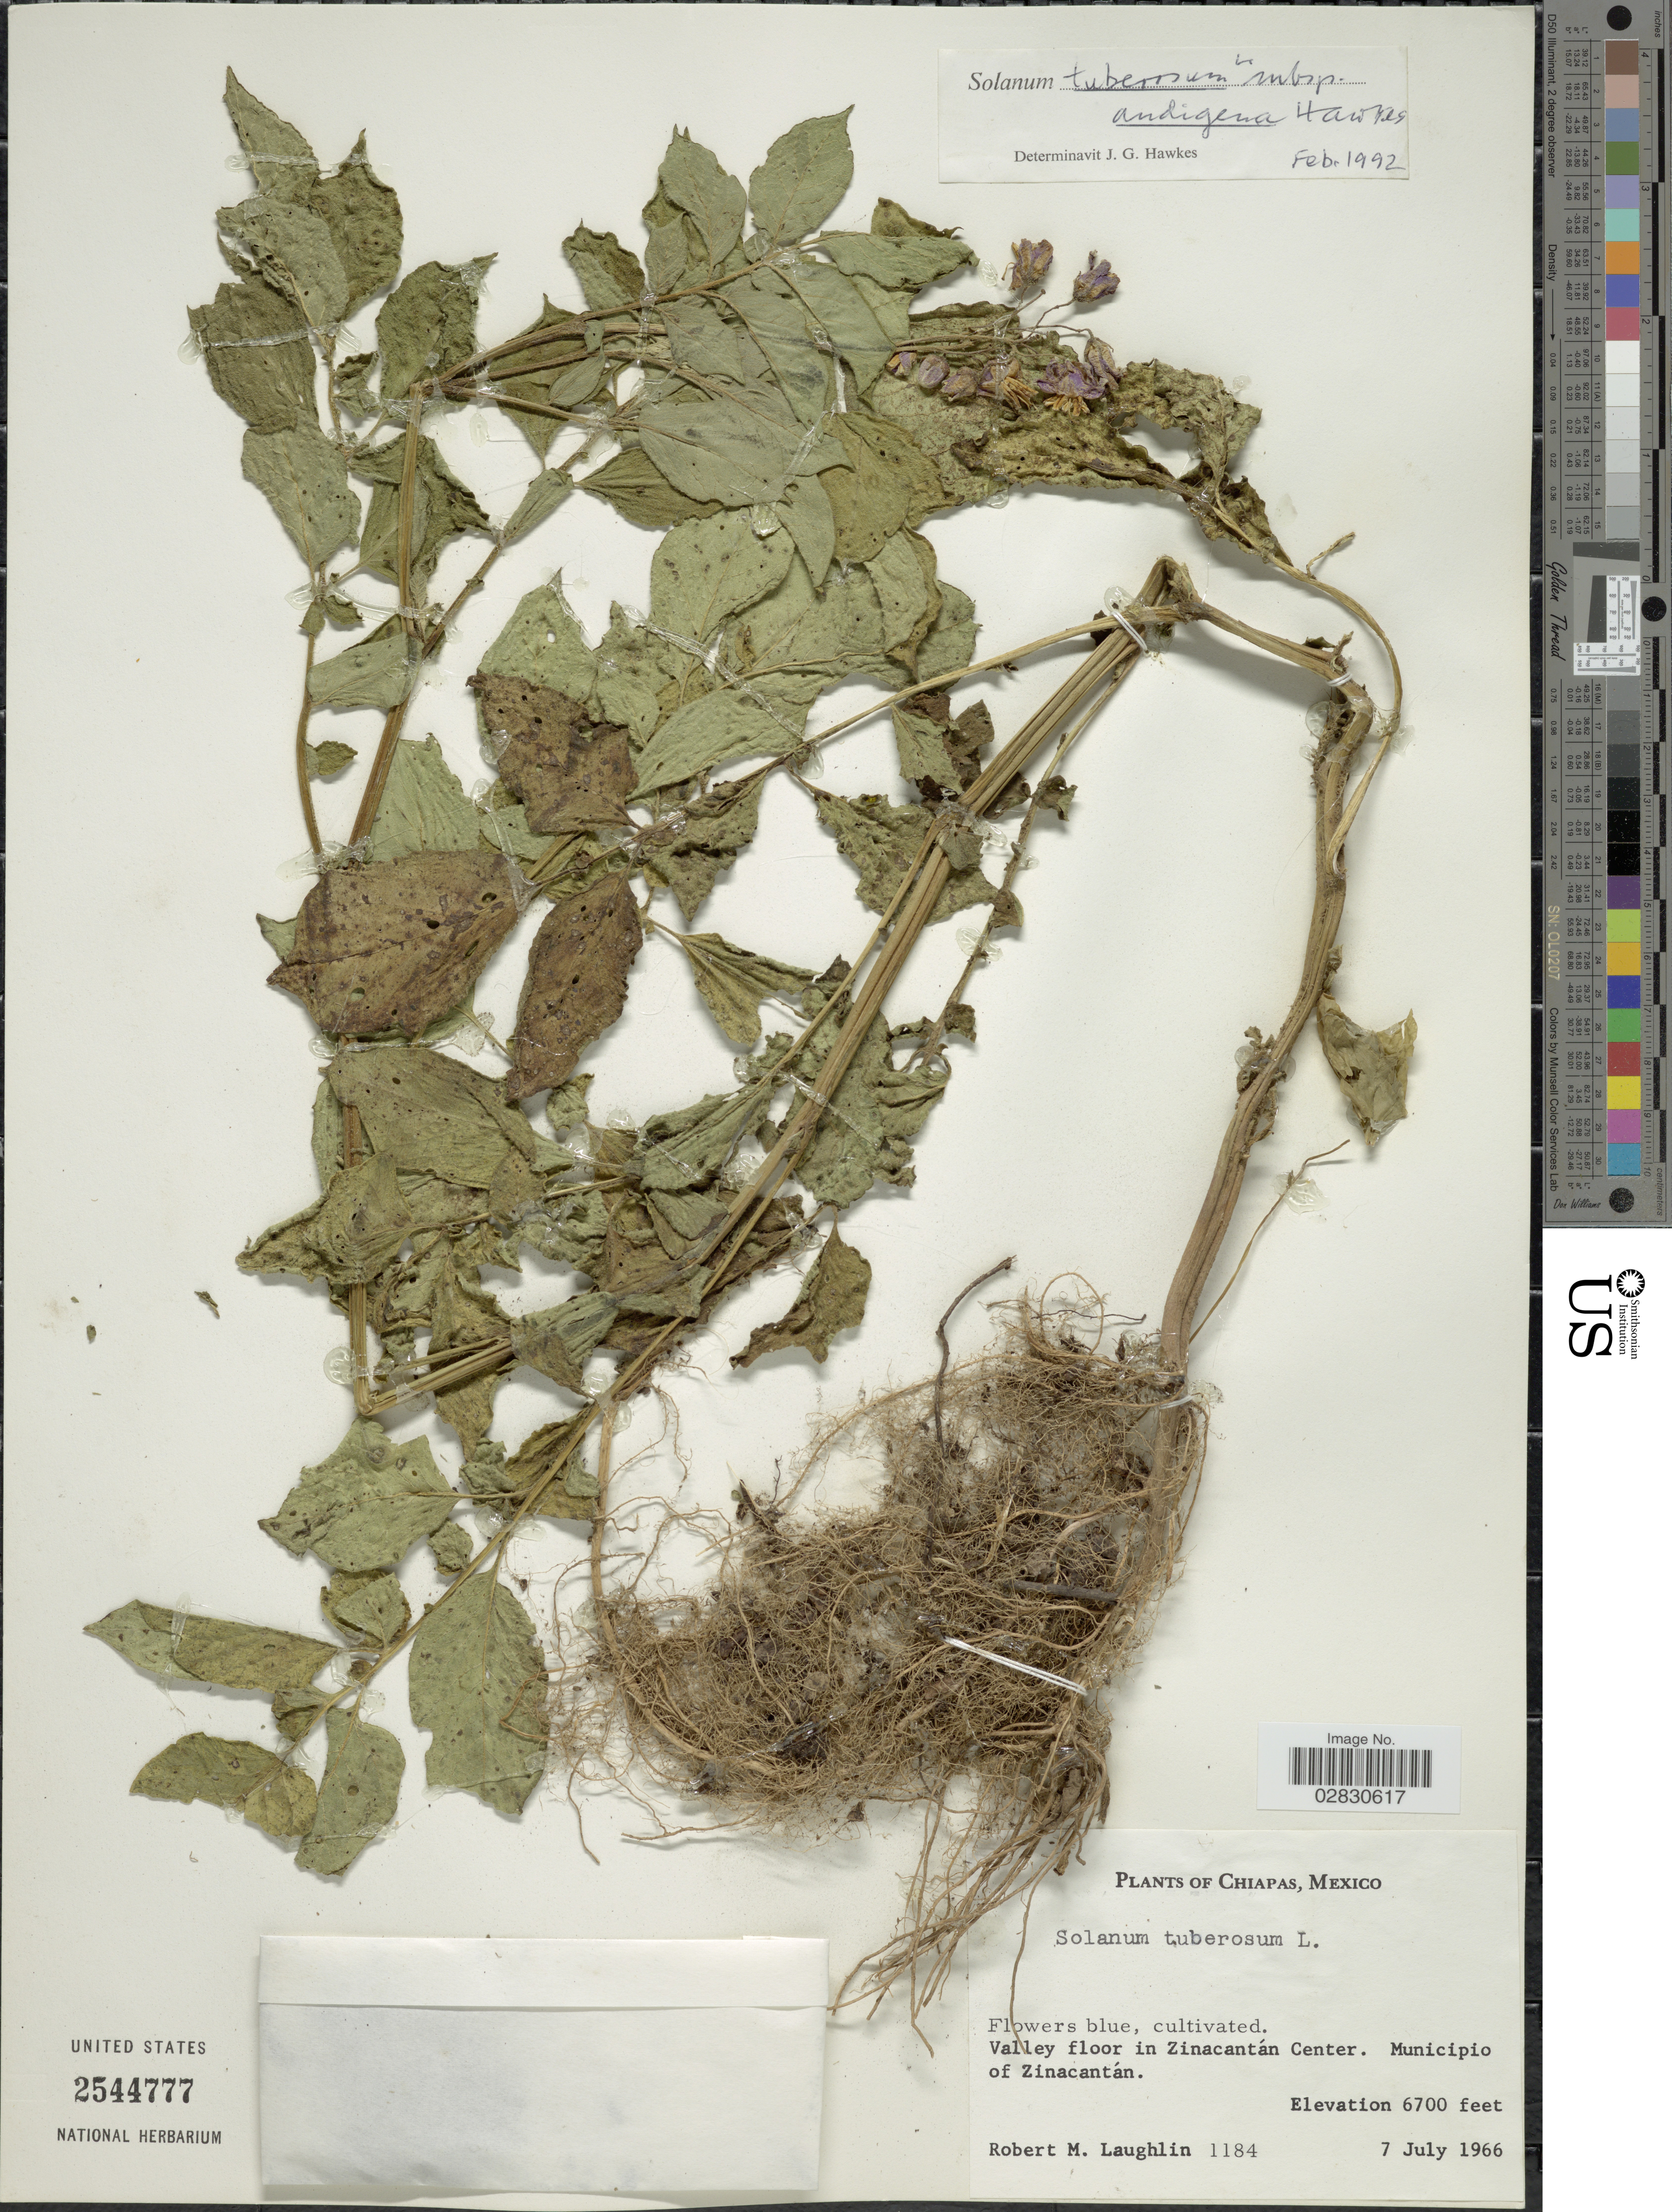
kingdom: Plantae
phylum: Tracheophyta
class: Magnoliopsida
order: Solanales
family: Solanaceae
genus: Solanum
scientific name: Solanum tuberosum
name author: L.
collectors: R. M. Laughlin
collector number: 1184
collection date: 1966-07-07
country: Mexico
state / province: Chiapas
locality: Valley floor on Zinacantán Center. Municipio of Zinacantán.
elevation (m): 2042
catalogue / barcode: US 2544777